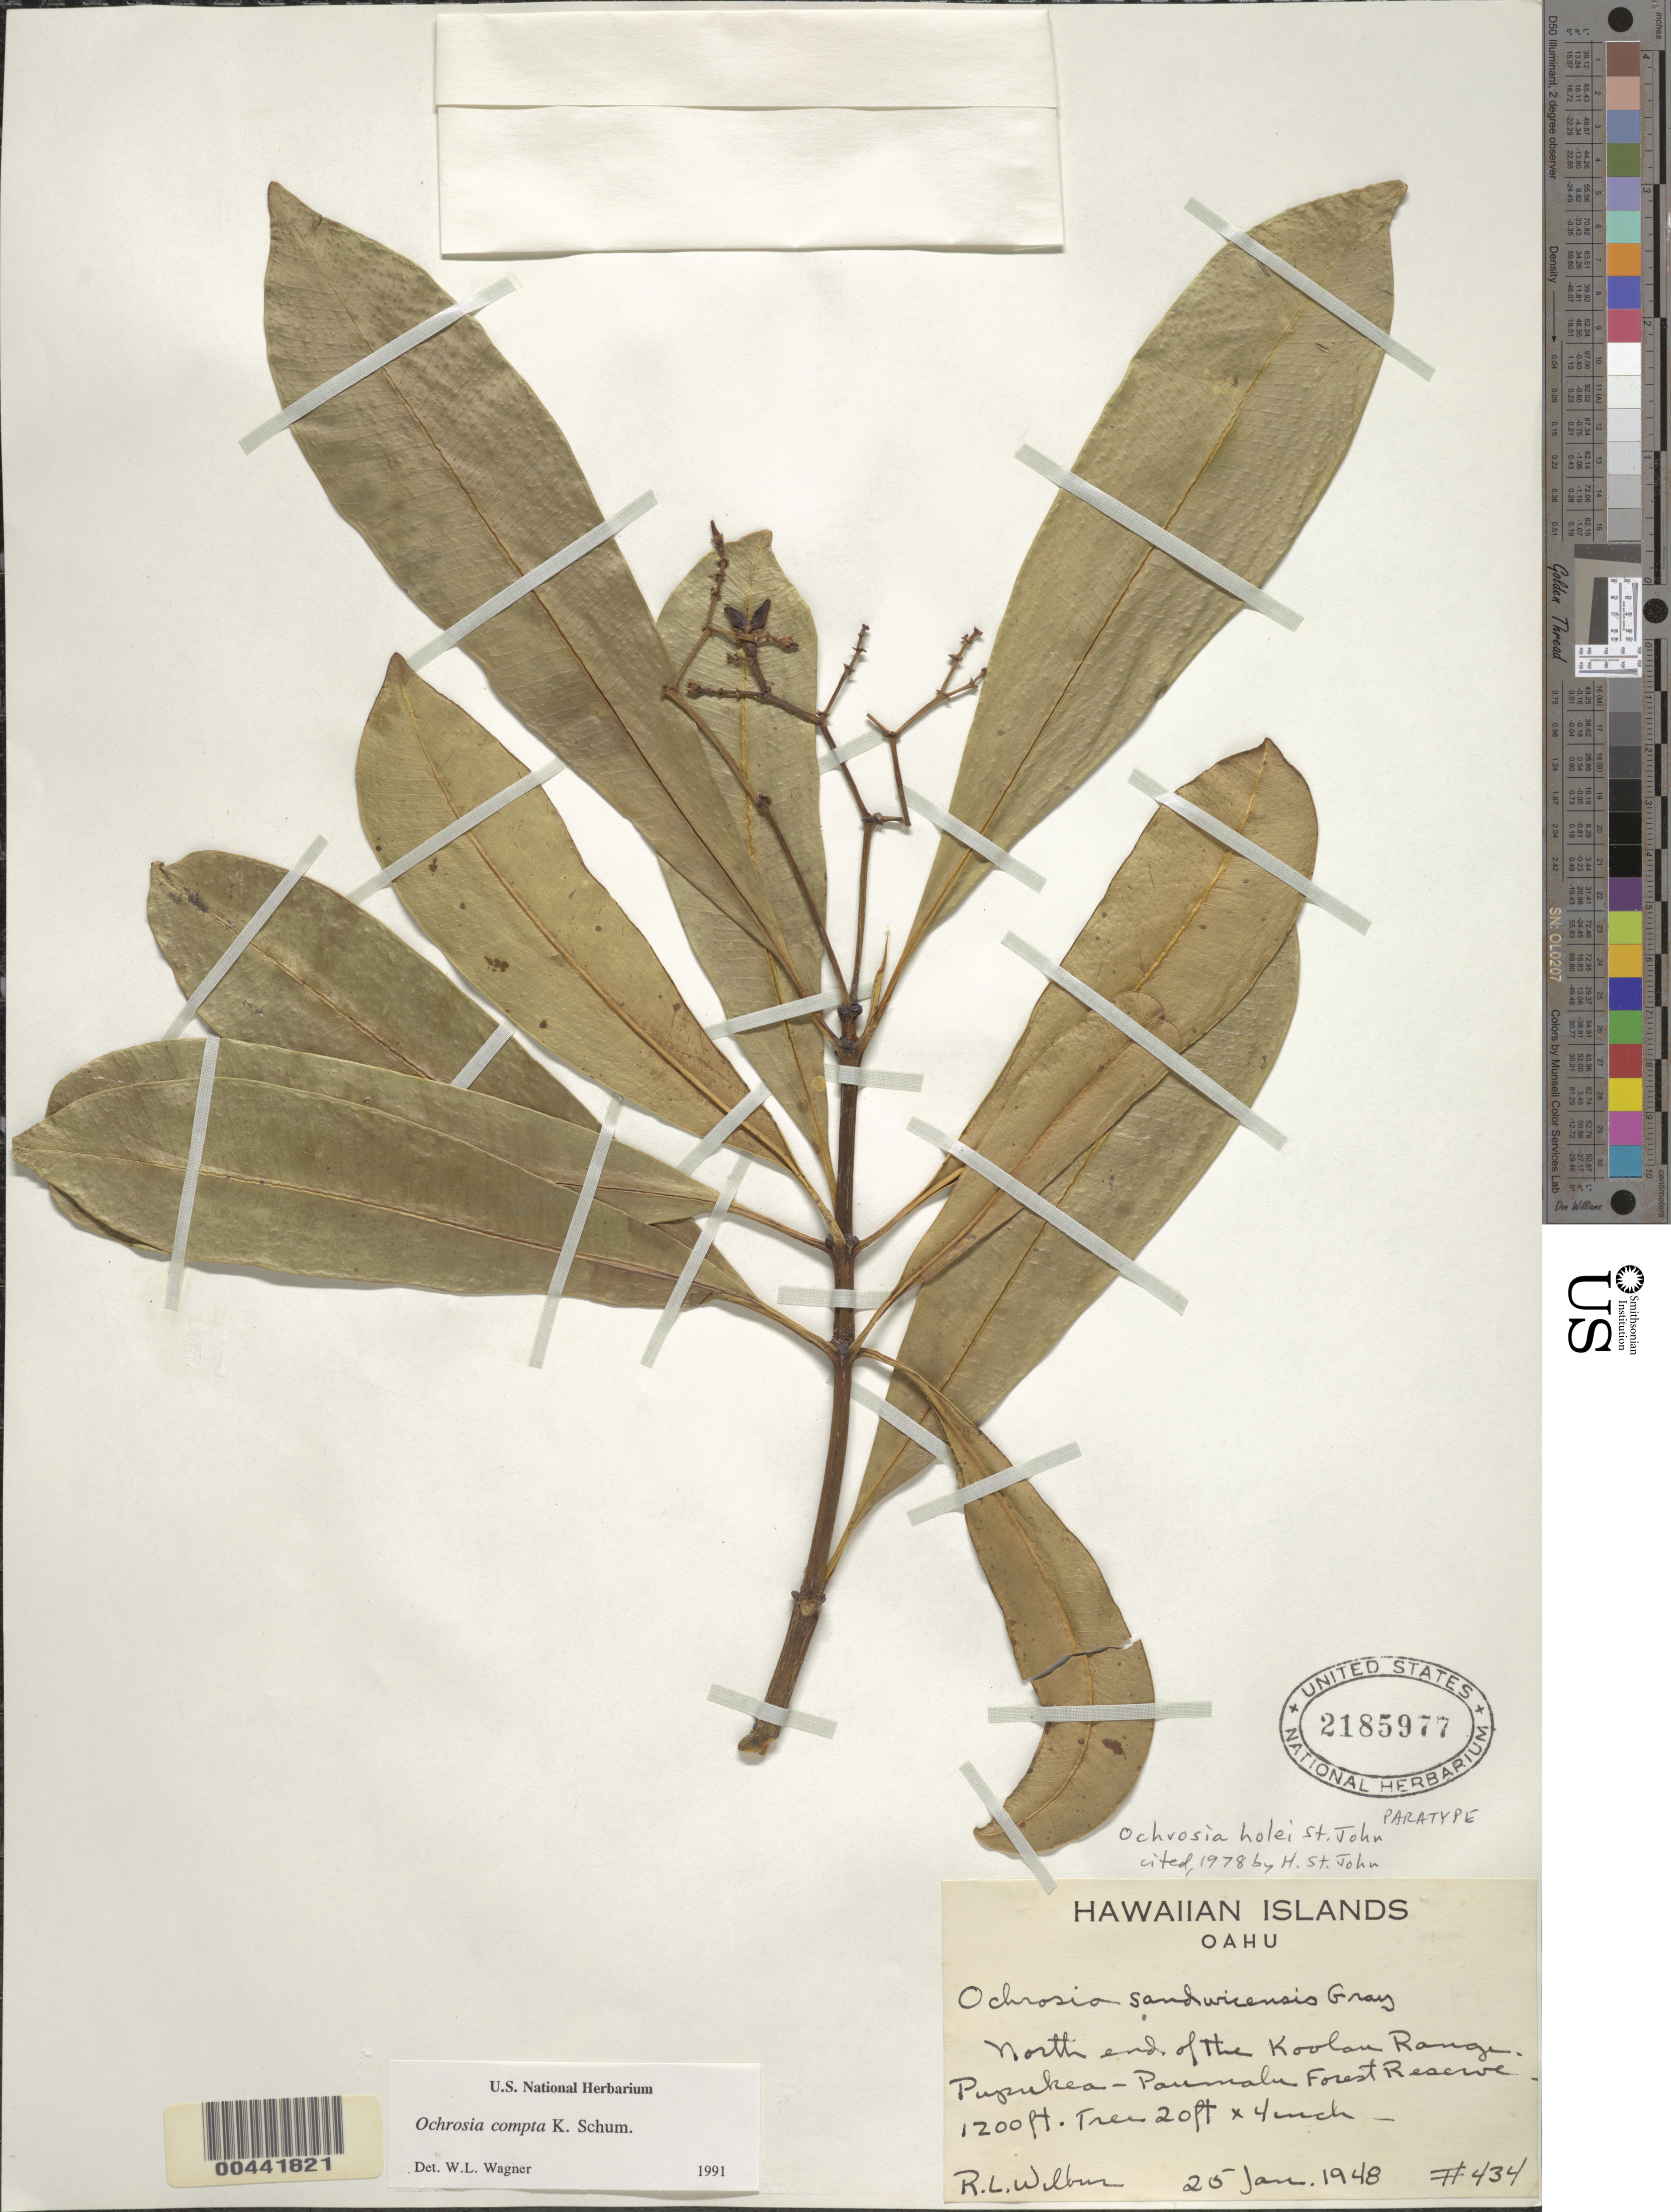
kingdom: Plantae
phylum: Tracheophyta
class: Magnoliopsida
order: Gentianales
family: Apocynaceae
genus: Ochrosia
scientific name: Ochrosia compta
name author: K. Schum.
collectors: R. L. Wilbur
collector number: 434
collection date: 1948-01-25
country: United States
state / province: Hawaii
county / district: Honolulu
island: Oahu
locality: Hawaiian Islands. Oahu. North end of the Koolau Range. Pupukea-Paumalu Forest Reserve.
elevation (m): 366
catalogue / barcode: US 2185977